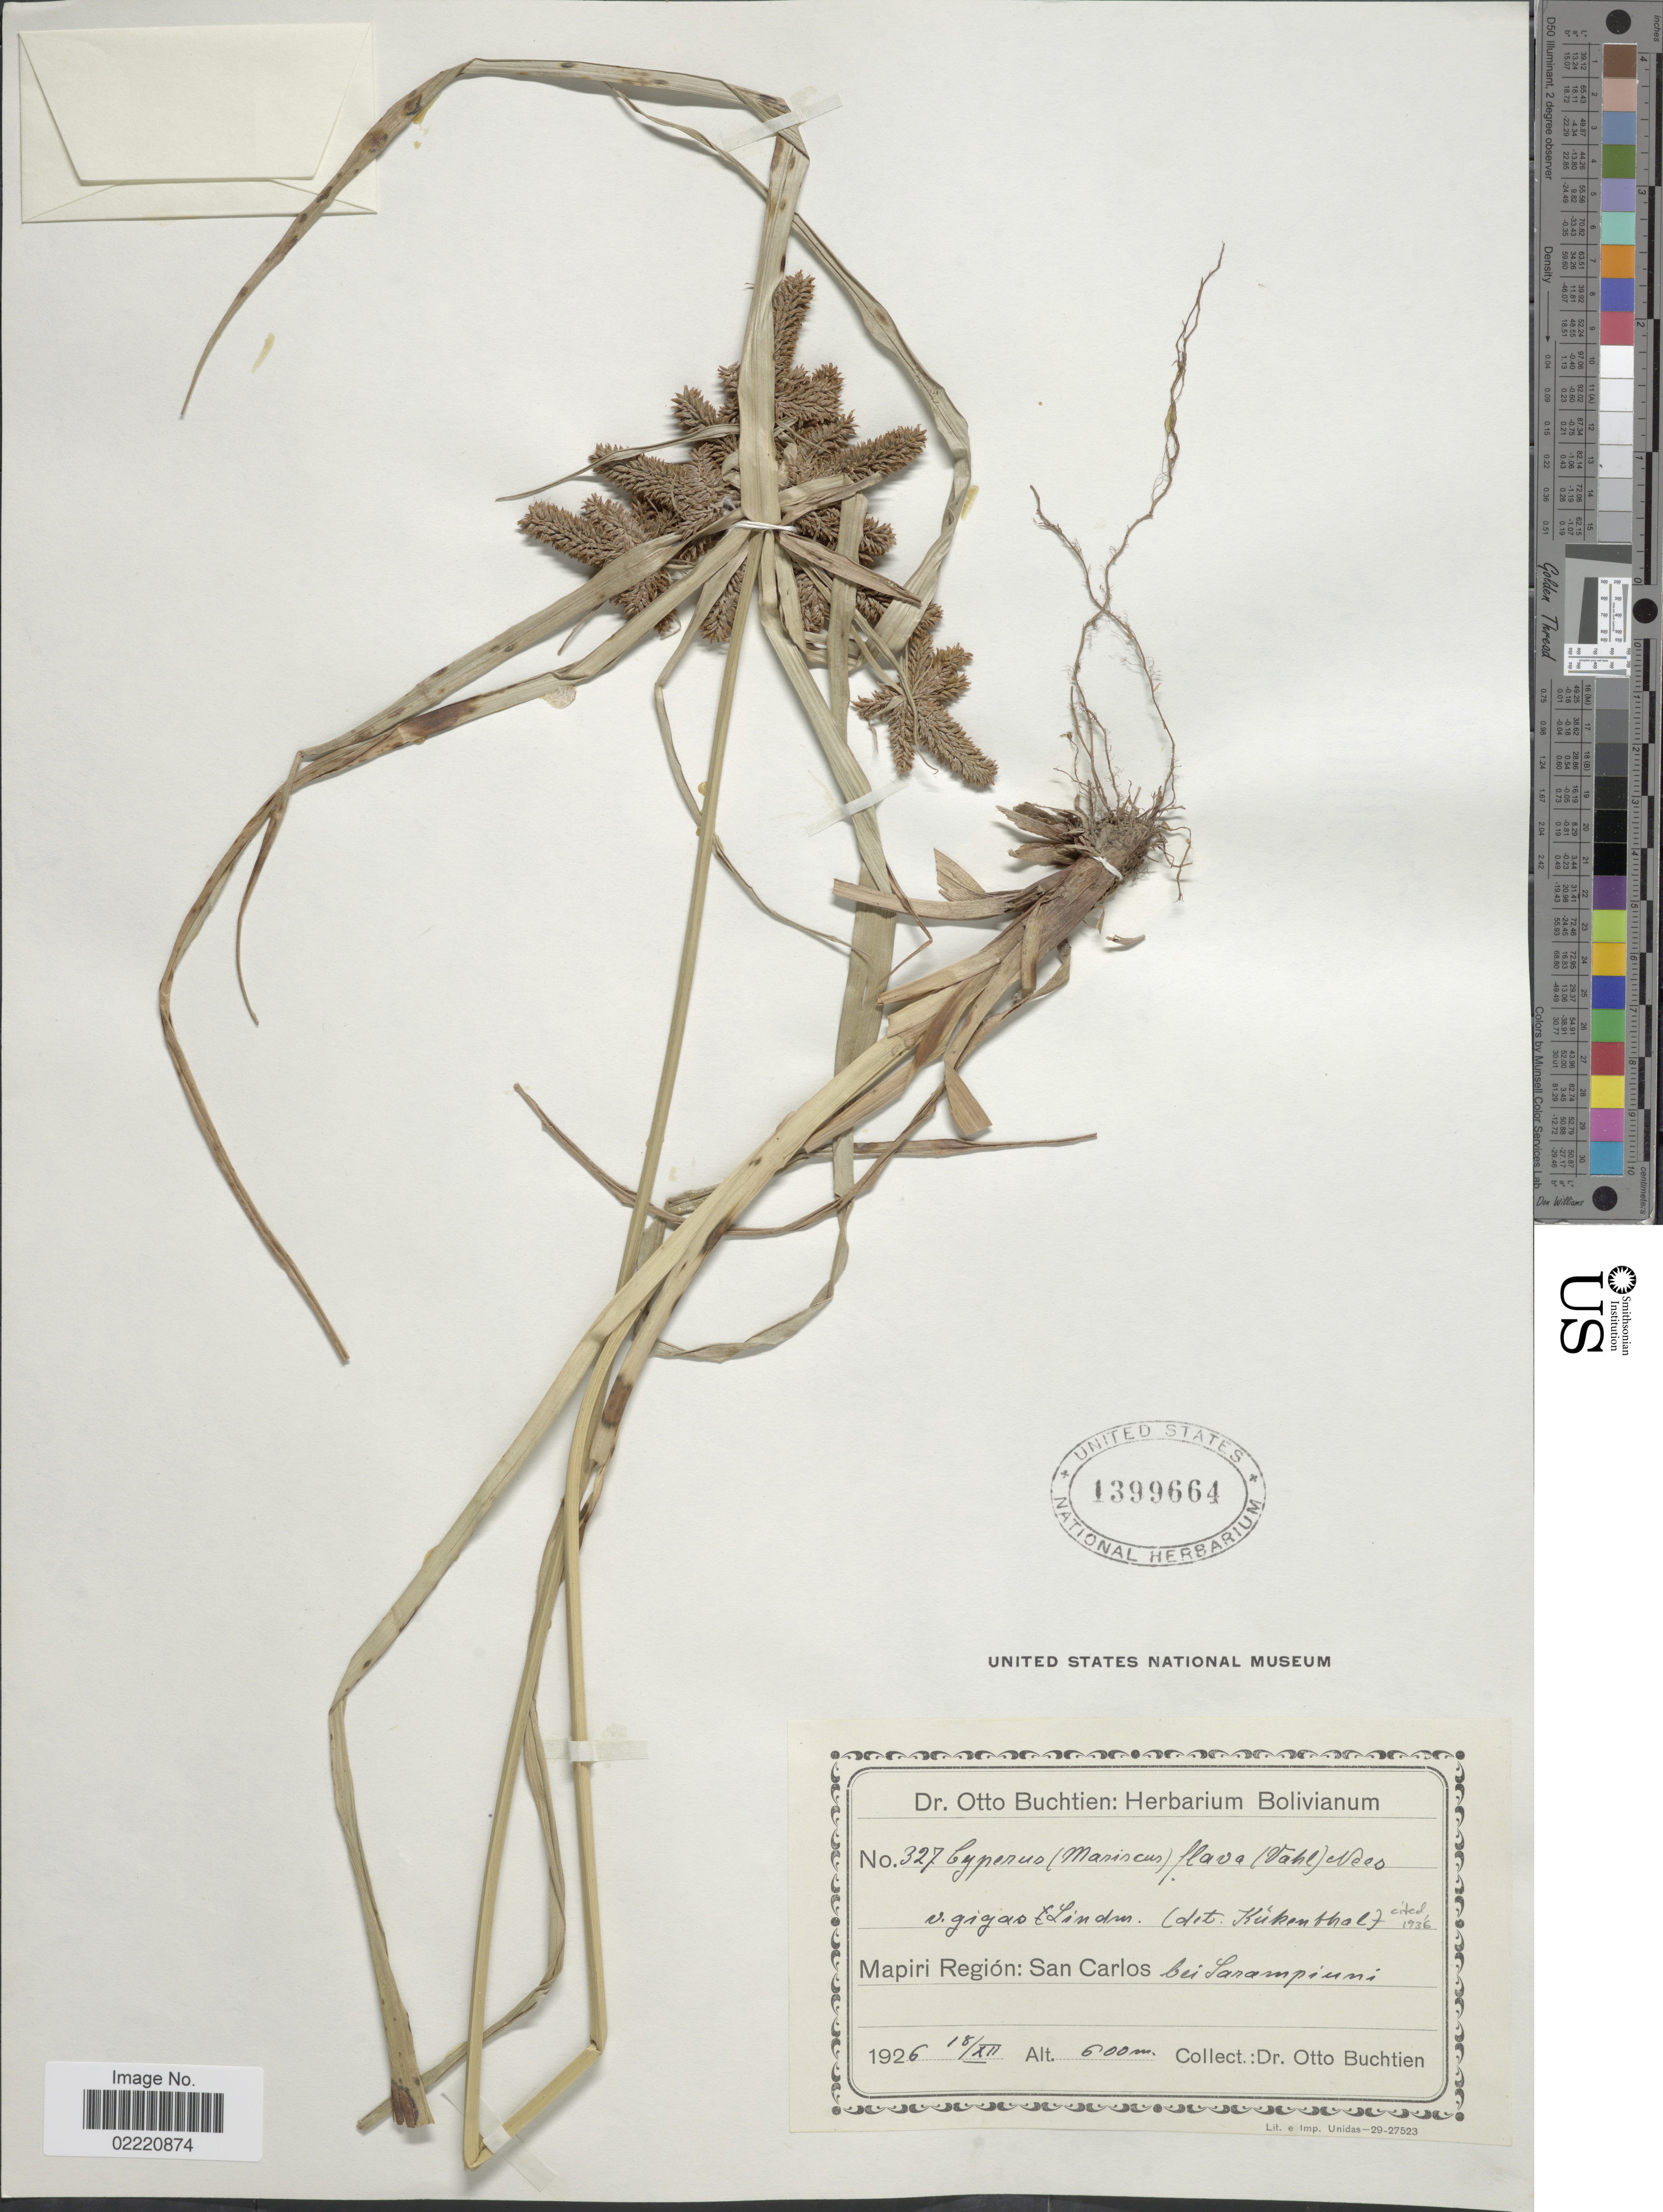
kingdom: Plantae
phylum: Tracheophyta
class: Liliopsida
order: Poales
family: Cyperaceae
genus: Cyperus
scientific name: Cyperus aggregatus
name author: (Willd.) Endl.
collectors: O. Buchtien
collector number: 327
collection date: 1926-12-18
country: Bolivia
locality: Mapiri Region: San Carlos bei Sarampiumi.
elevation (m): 600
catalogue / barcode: US 1399664